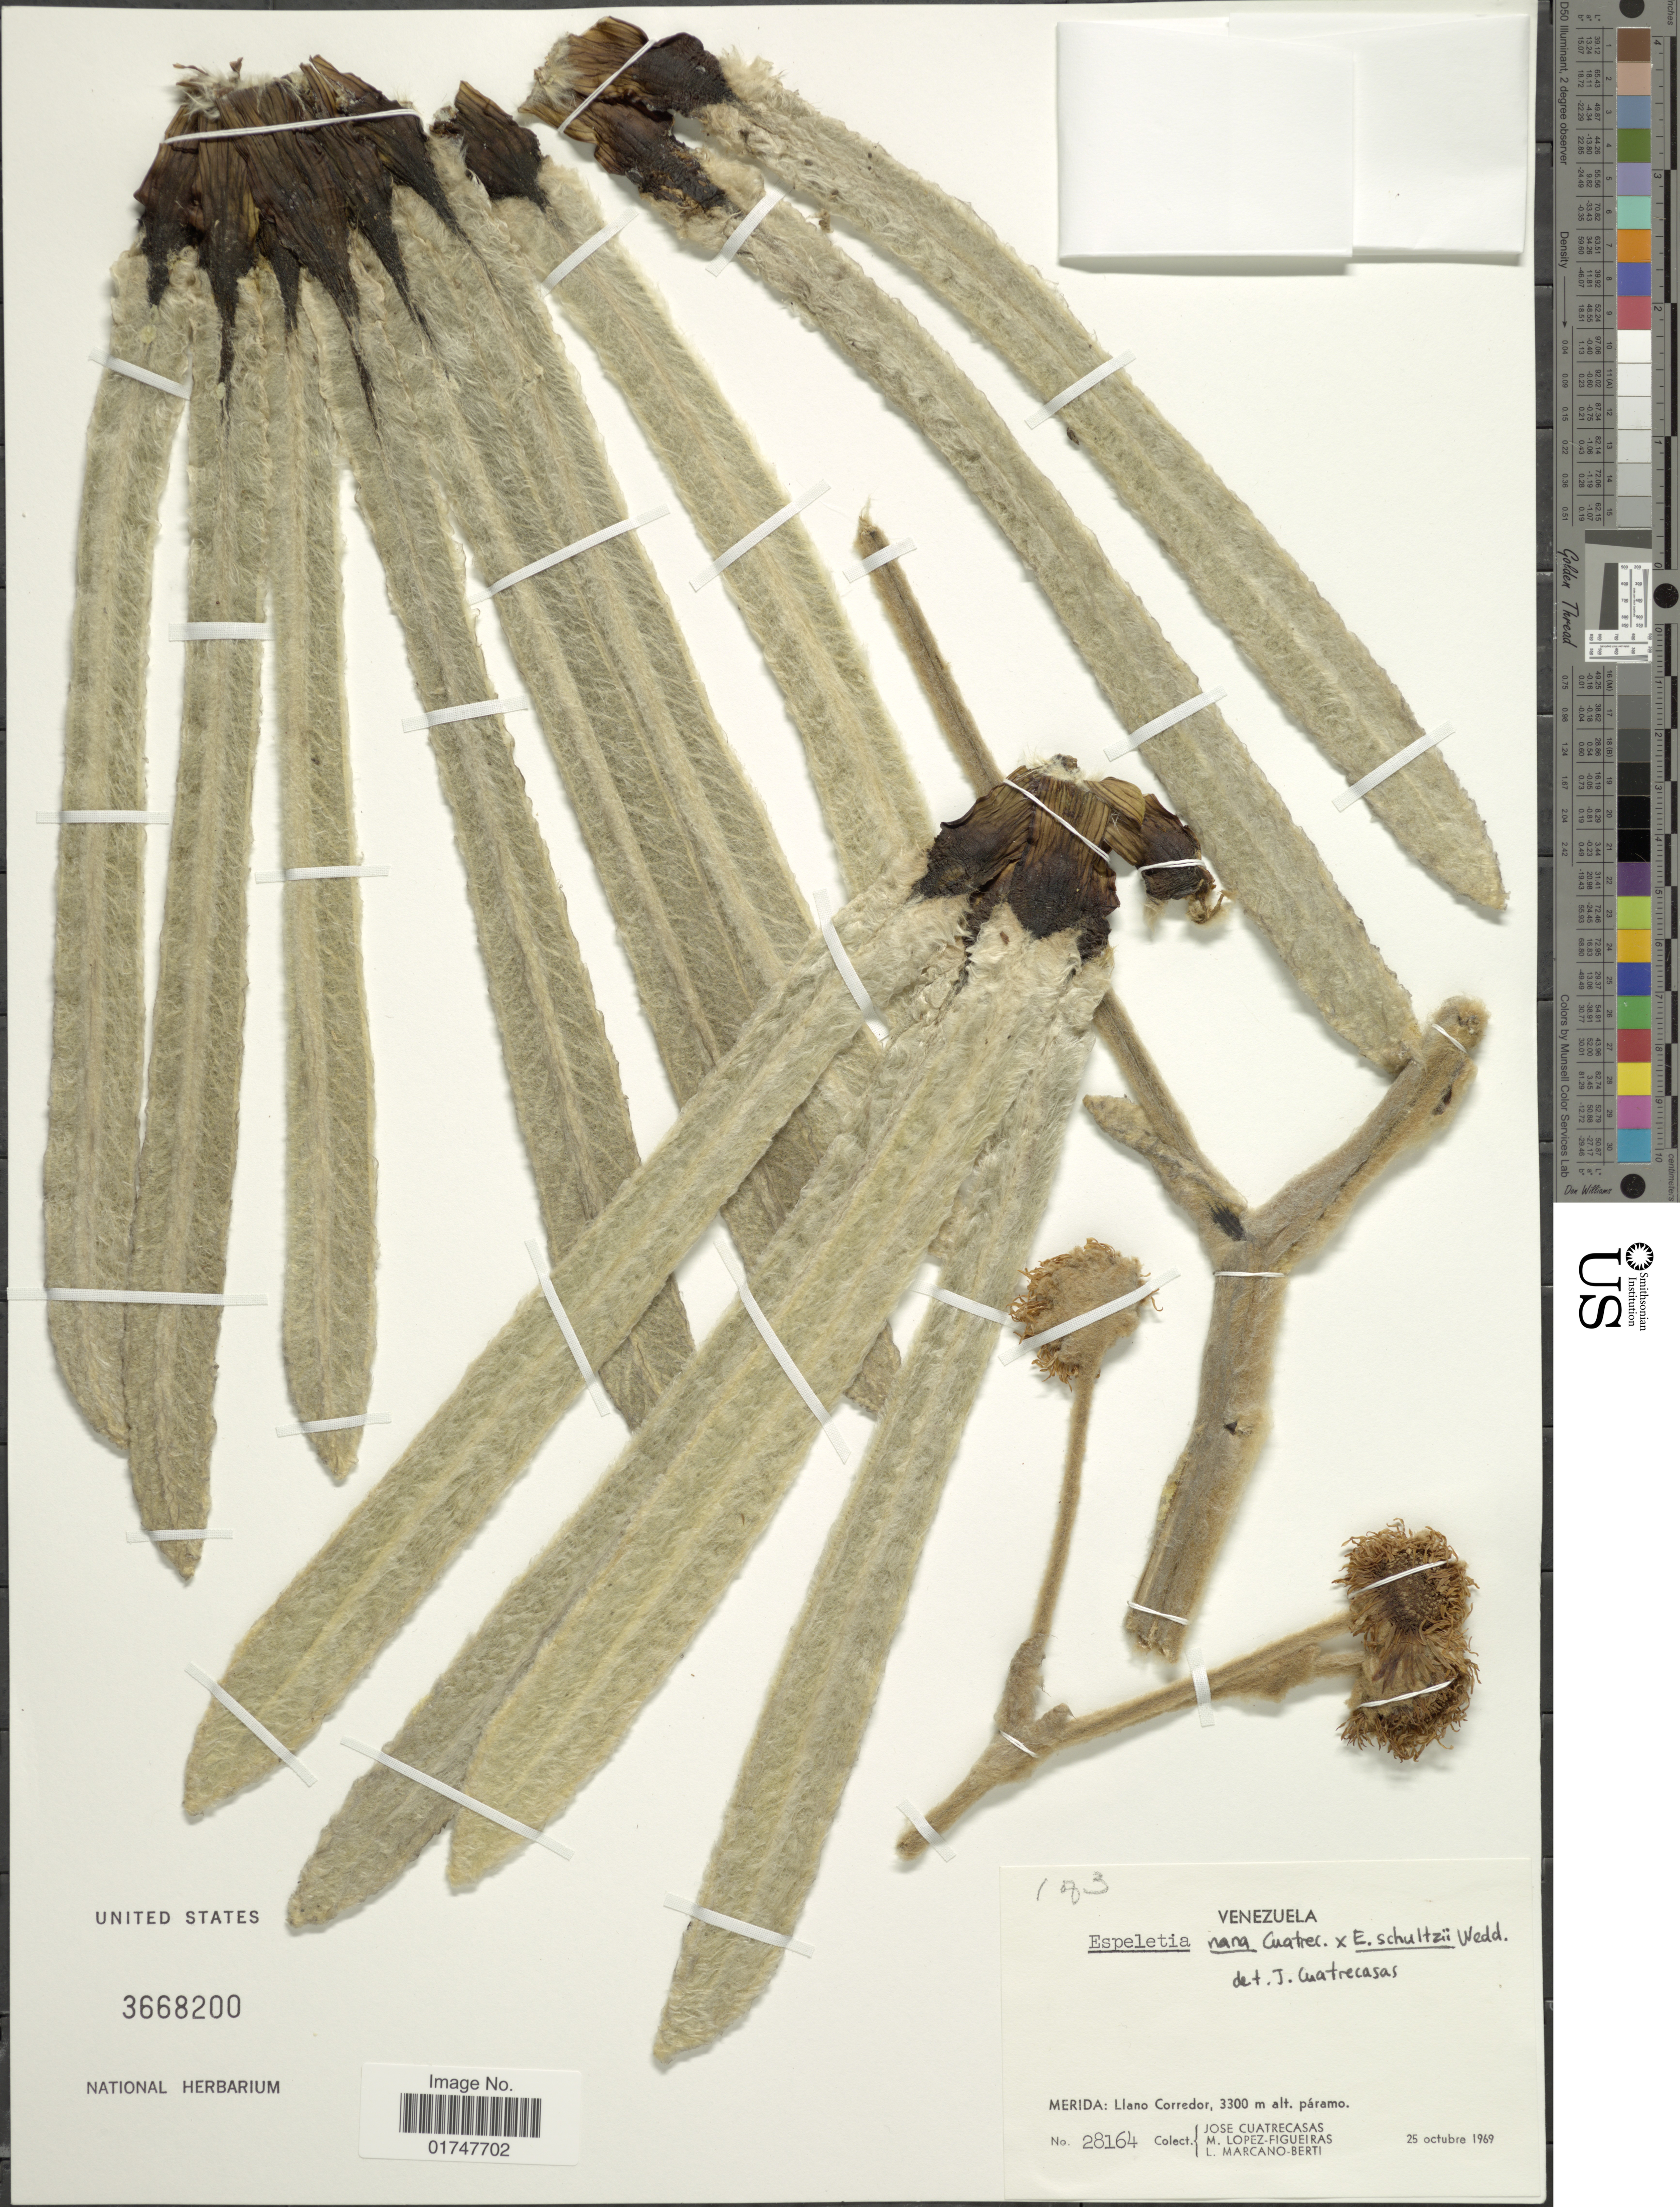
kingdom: Plantae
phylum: Tracheophyta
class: Magnoliopsida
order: Asterales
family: Asteraceae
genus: Espeletia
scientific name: Espeletia nana x E. schultzii Wedd.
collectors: J. Cuatrecasas, M. López Figueiras & L. Marcano-Berti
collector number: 28164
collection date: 1969-10-25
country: Venezuela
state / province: Mérida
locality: Llano Corredor. páramo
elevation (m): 3300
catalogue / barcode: US 3668200